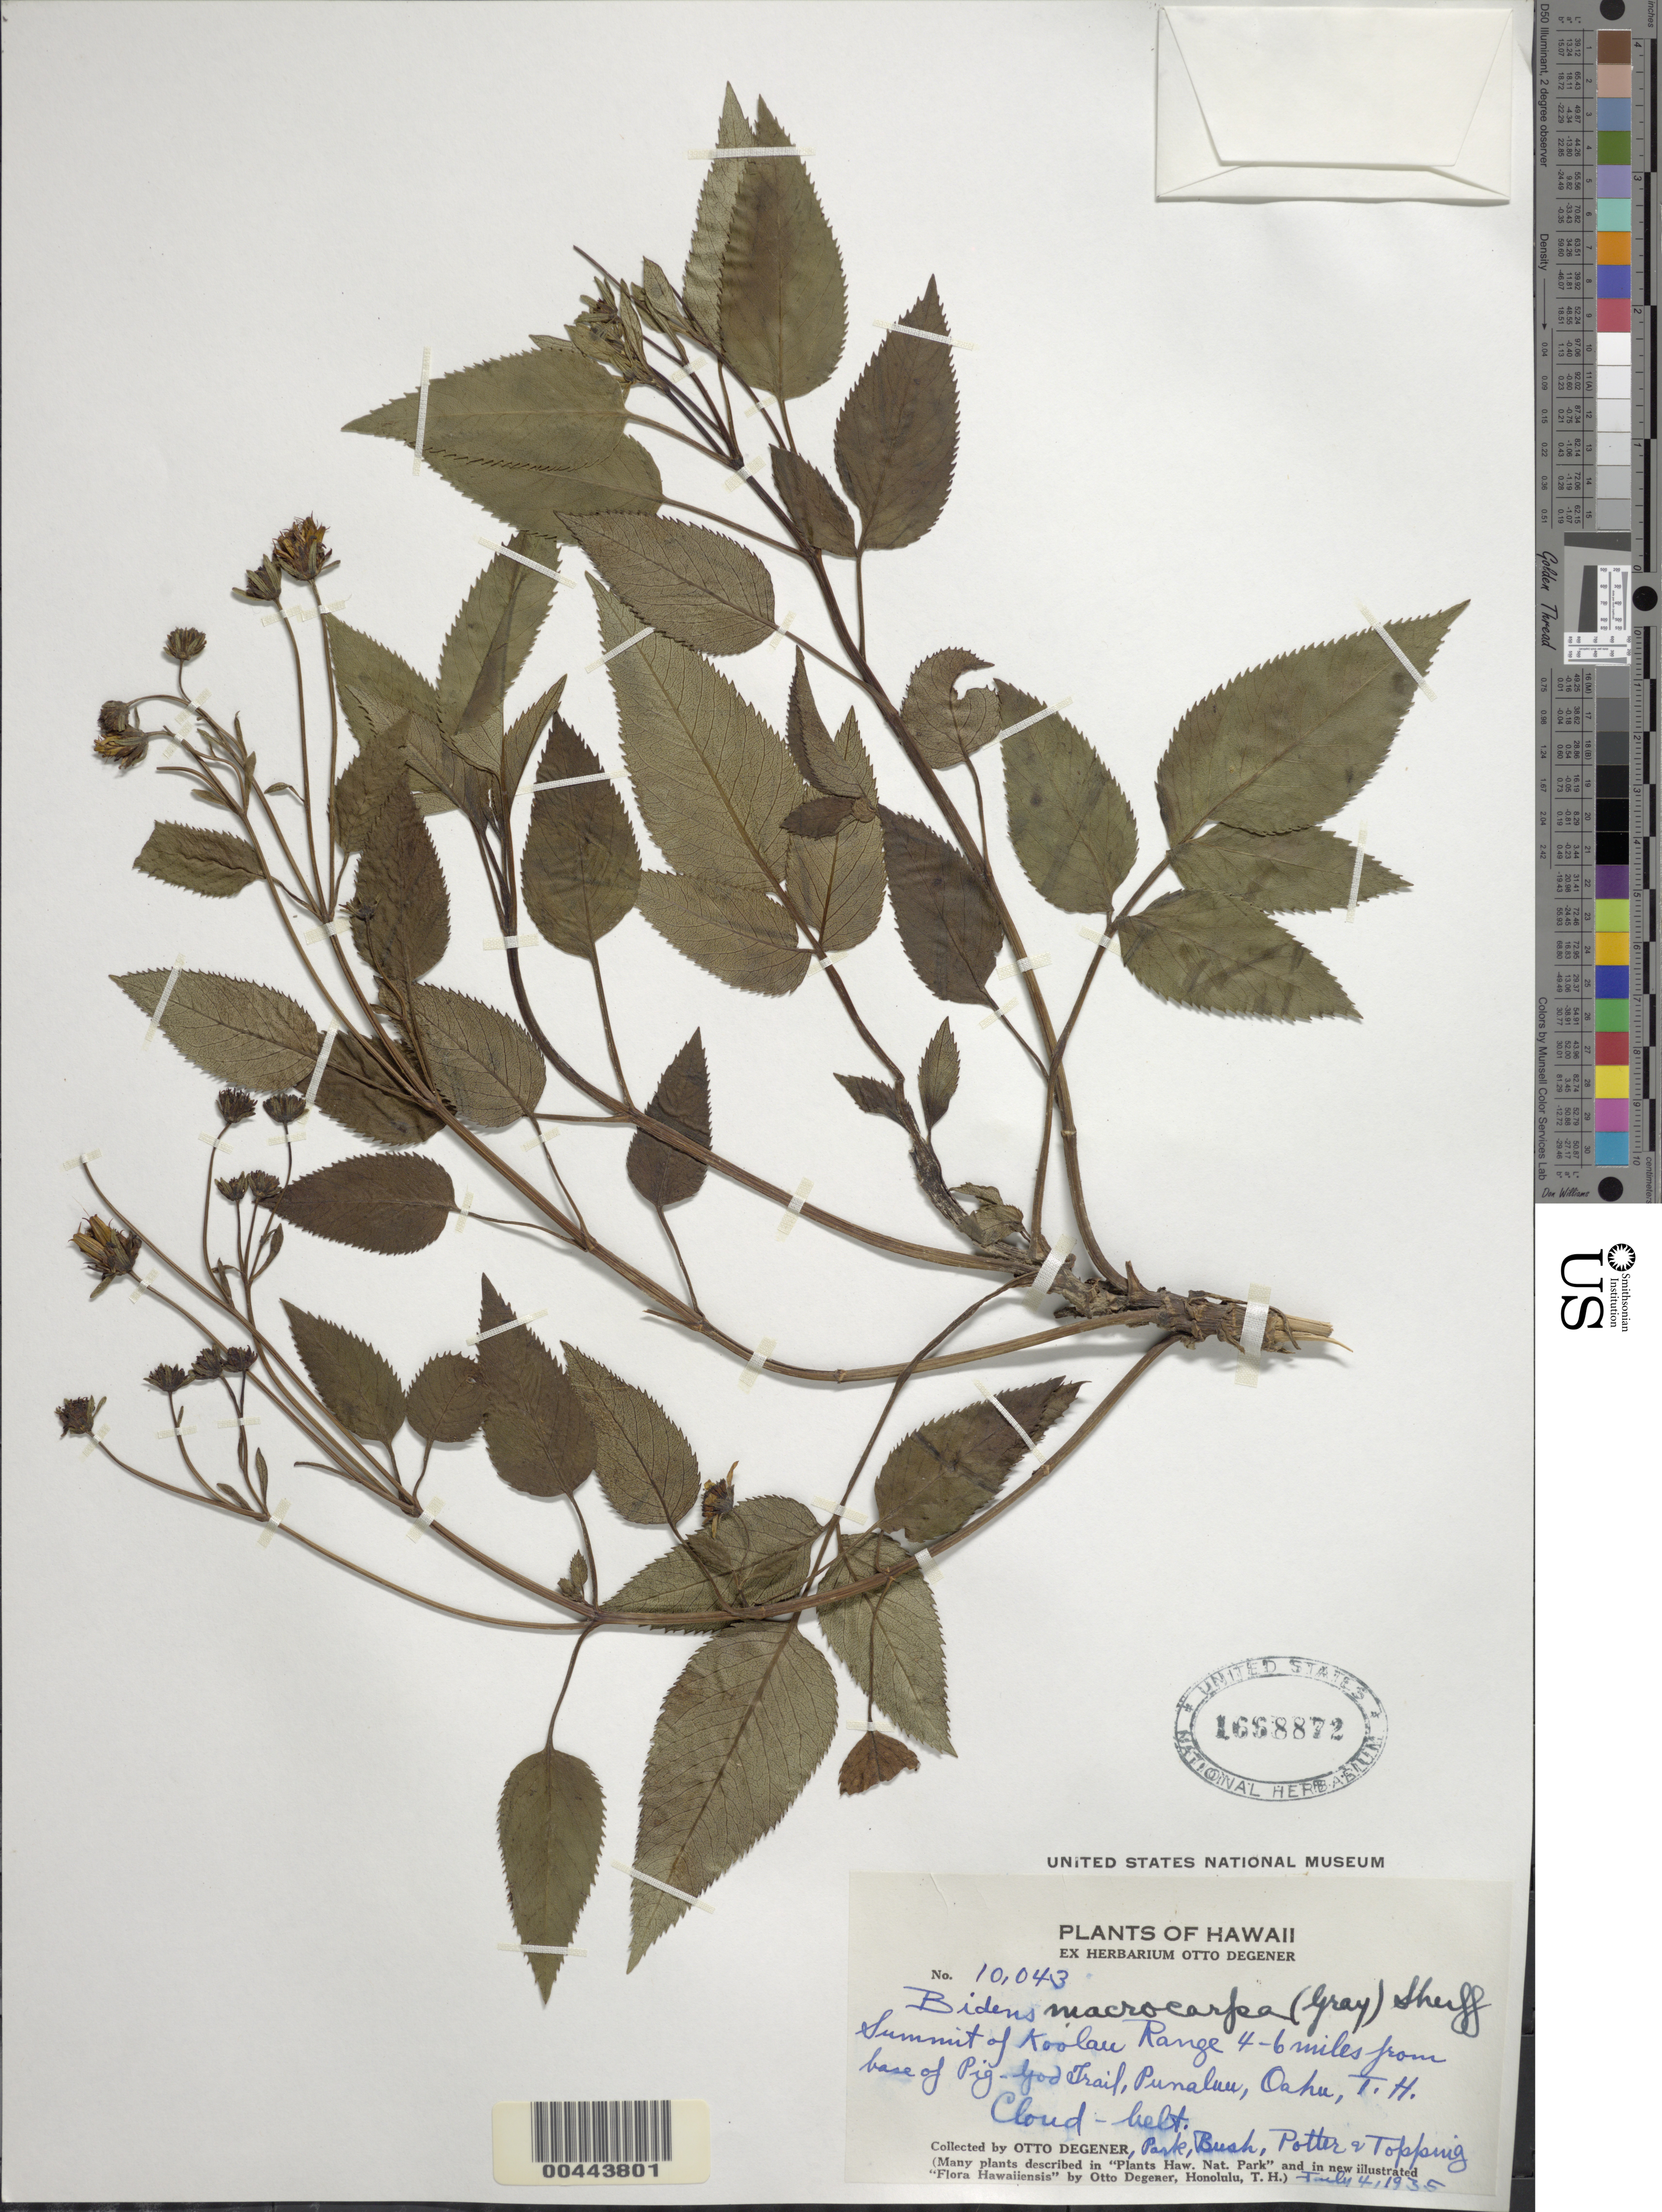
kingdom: Plantae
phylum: Tracheophyta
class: Magnoliopsida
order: Asterales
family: Asteraceae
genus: Bidens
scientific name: Bidens macrocarpa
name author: (A. Gray) Sherff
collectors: O. Degener, Park, B. F. Bush, Potter & D. L. Topping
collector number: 10043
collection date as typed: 4 Jul 1935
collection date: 1935-07-04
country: United States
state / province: Hawaii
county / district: Honolulu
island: Oahu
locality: Summit of Kooalu Range 4-6 mi from base of Pig-God Trail, Punaluu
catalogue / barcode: US 1668872